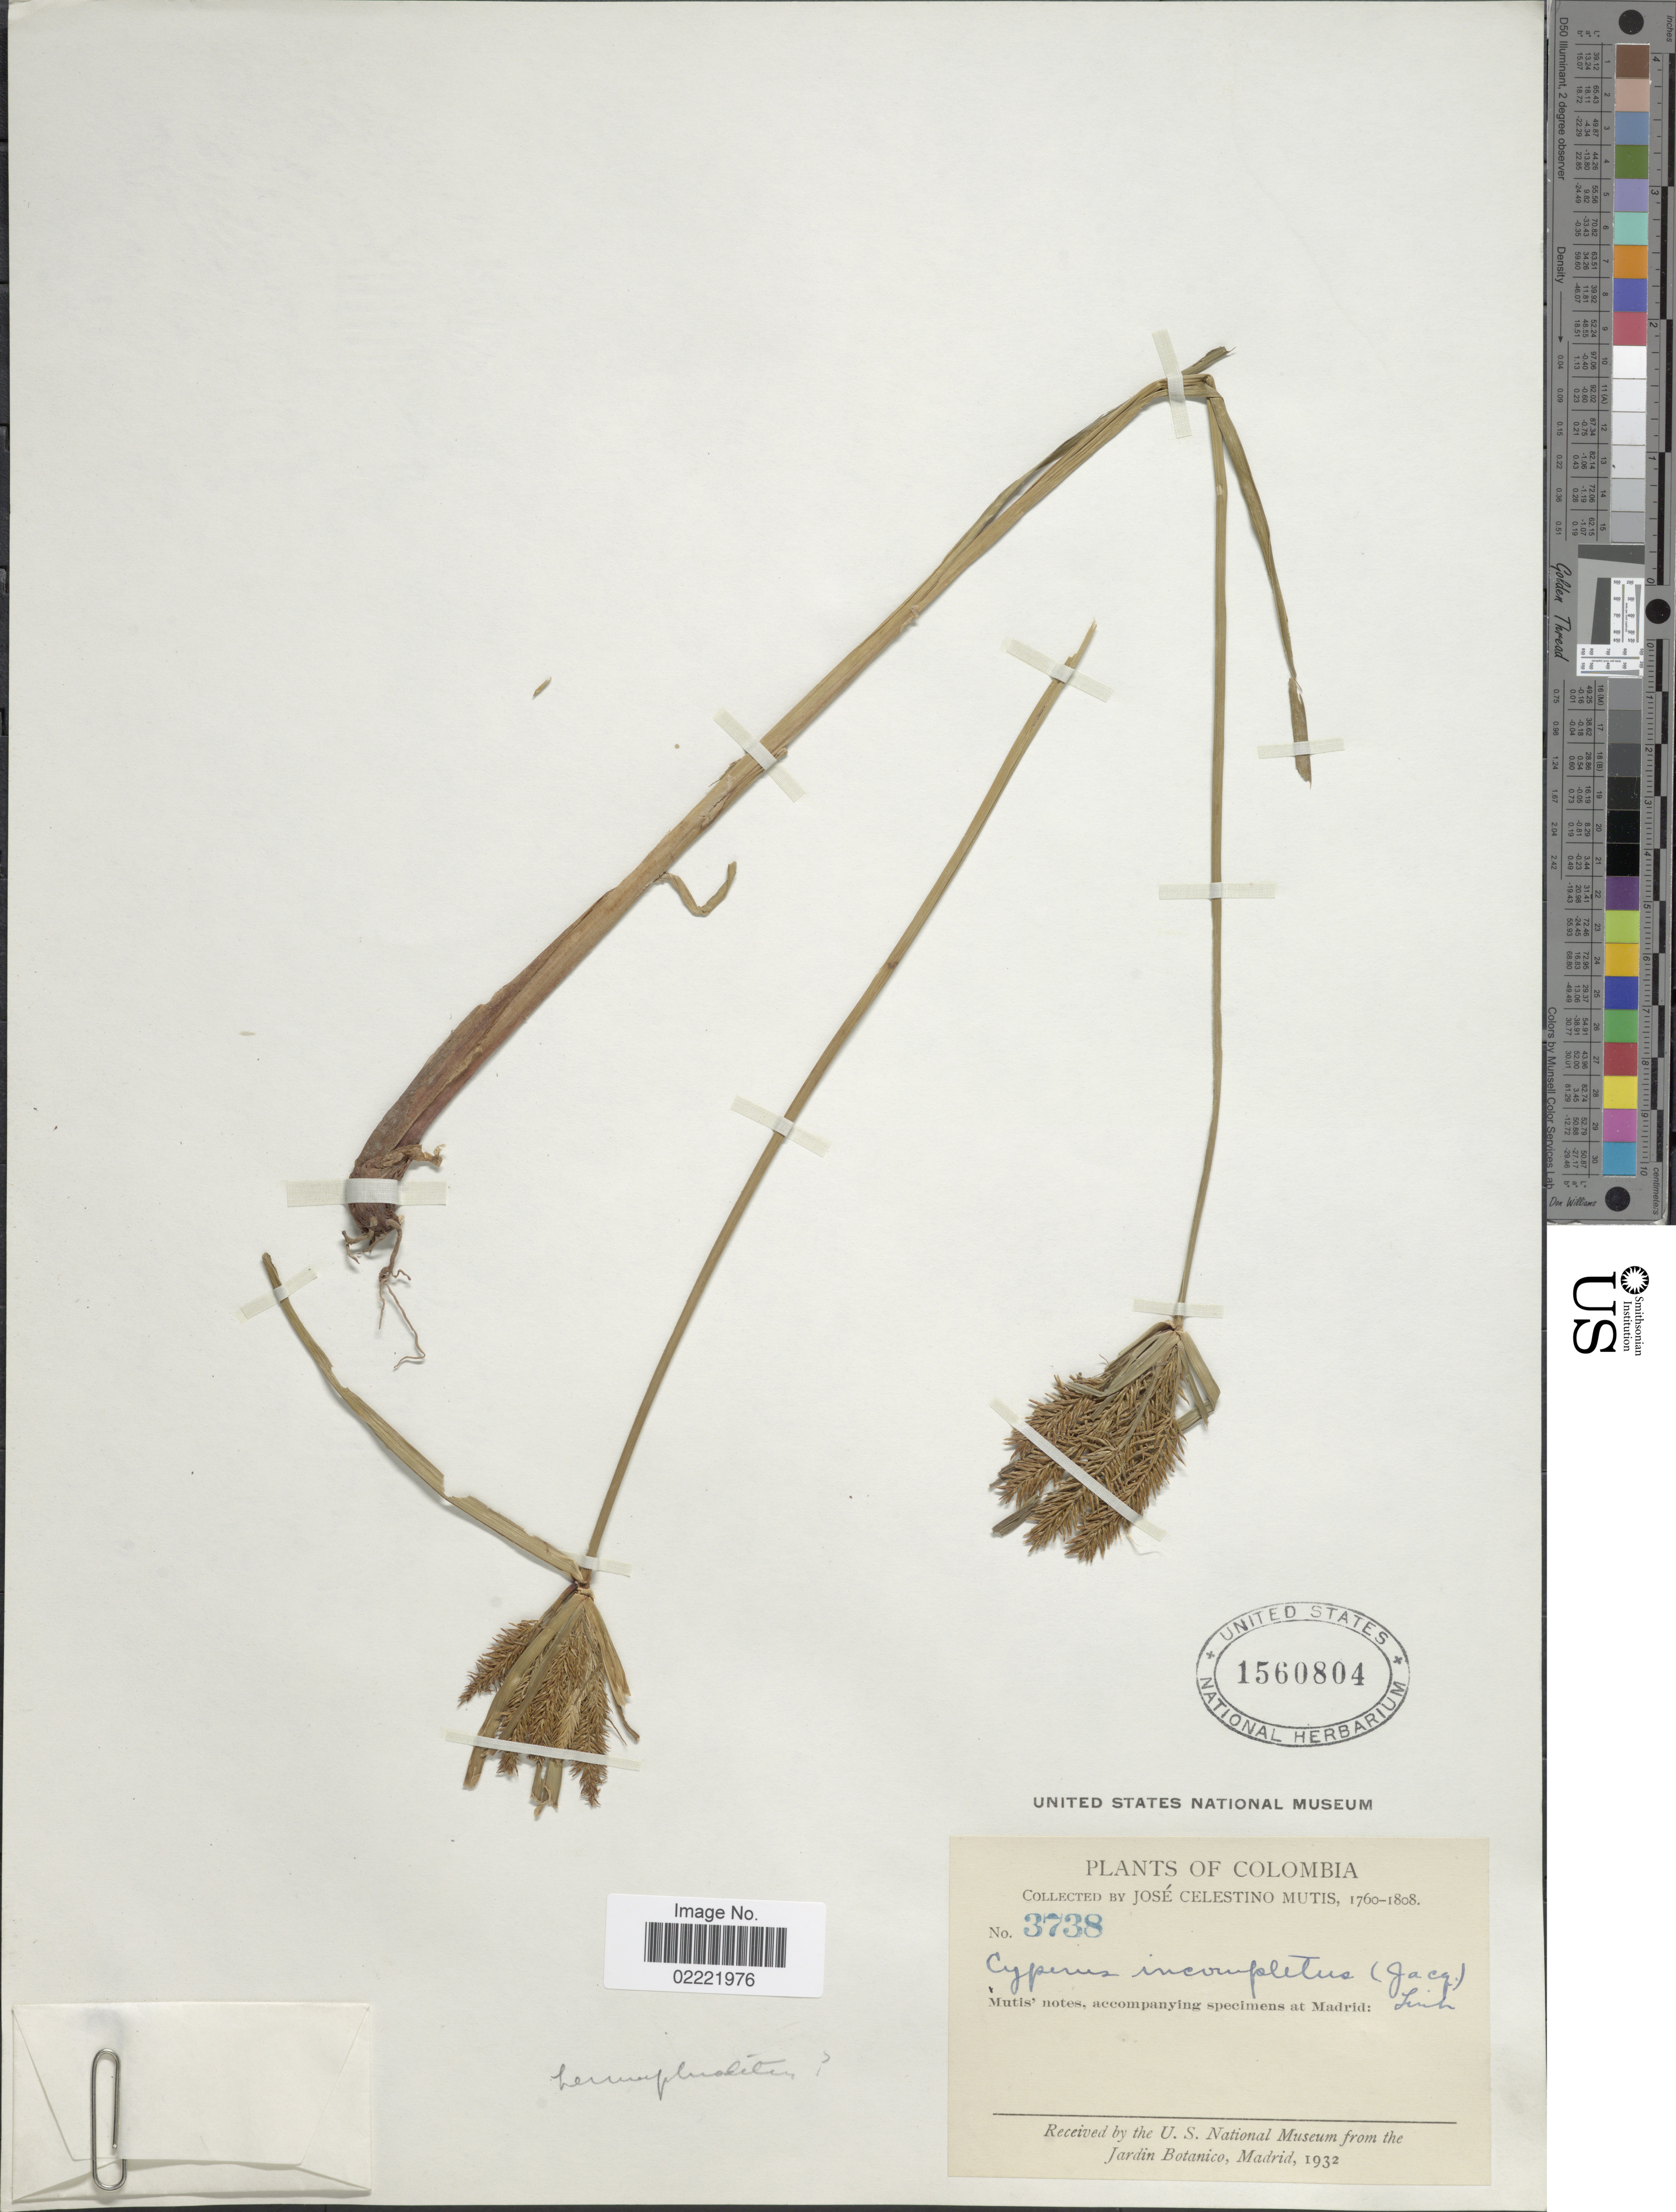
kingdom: Plantae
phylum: Tracheophyta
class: Liliopsida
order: Poales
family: Cyperaceae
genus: Cyperus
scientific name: Cyperus hermaphroditus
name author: (Jacq.) Standl.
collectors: J. C. B. Mutis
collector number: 3738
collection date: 1760/1808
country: Colombia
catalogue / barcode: US 1560804